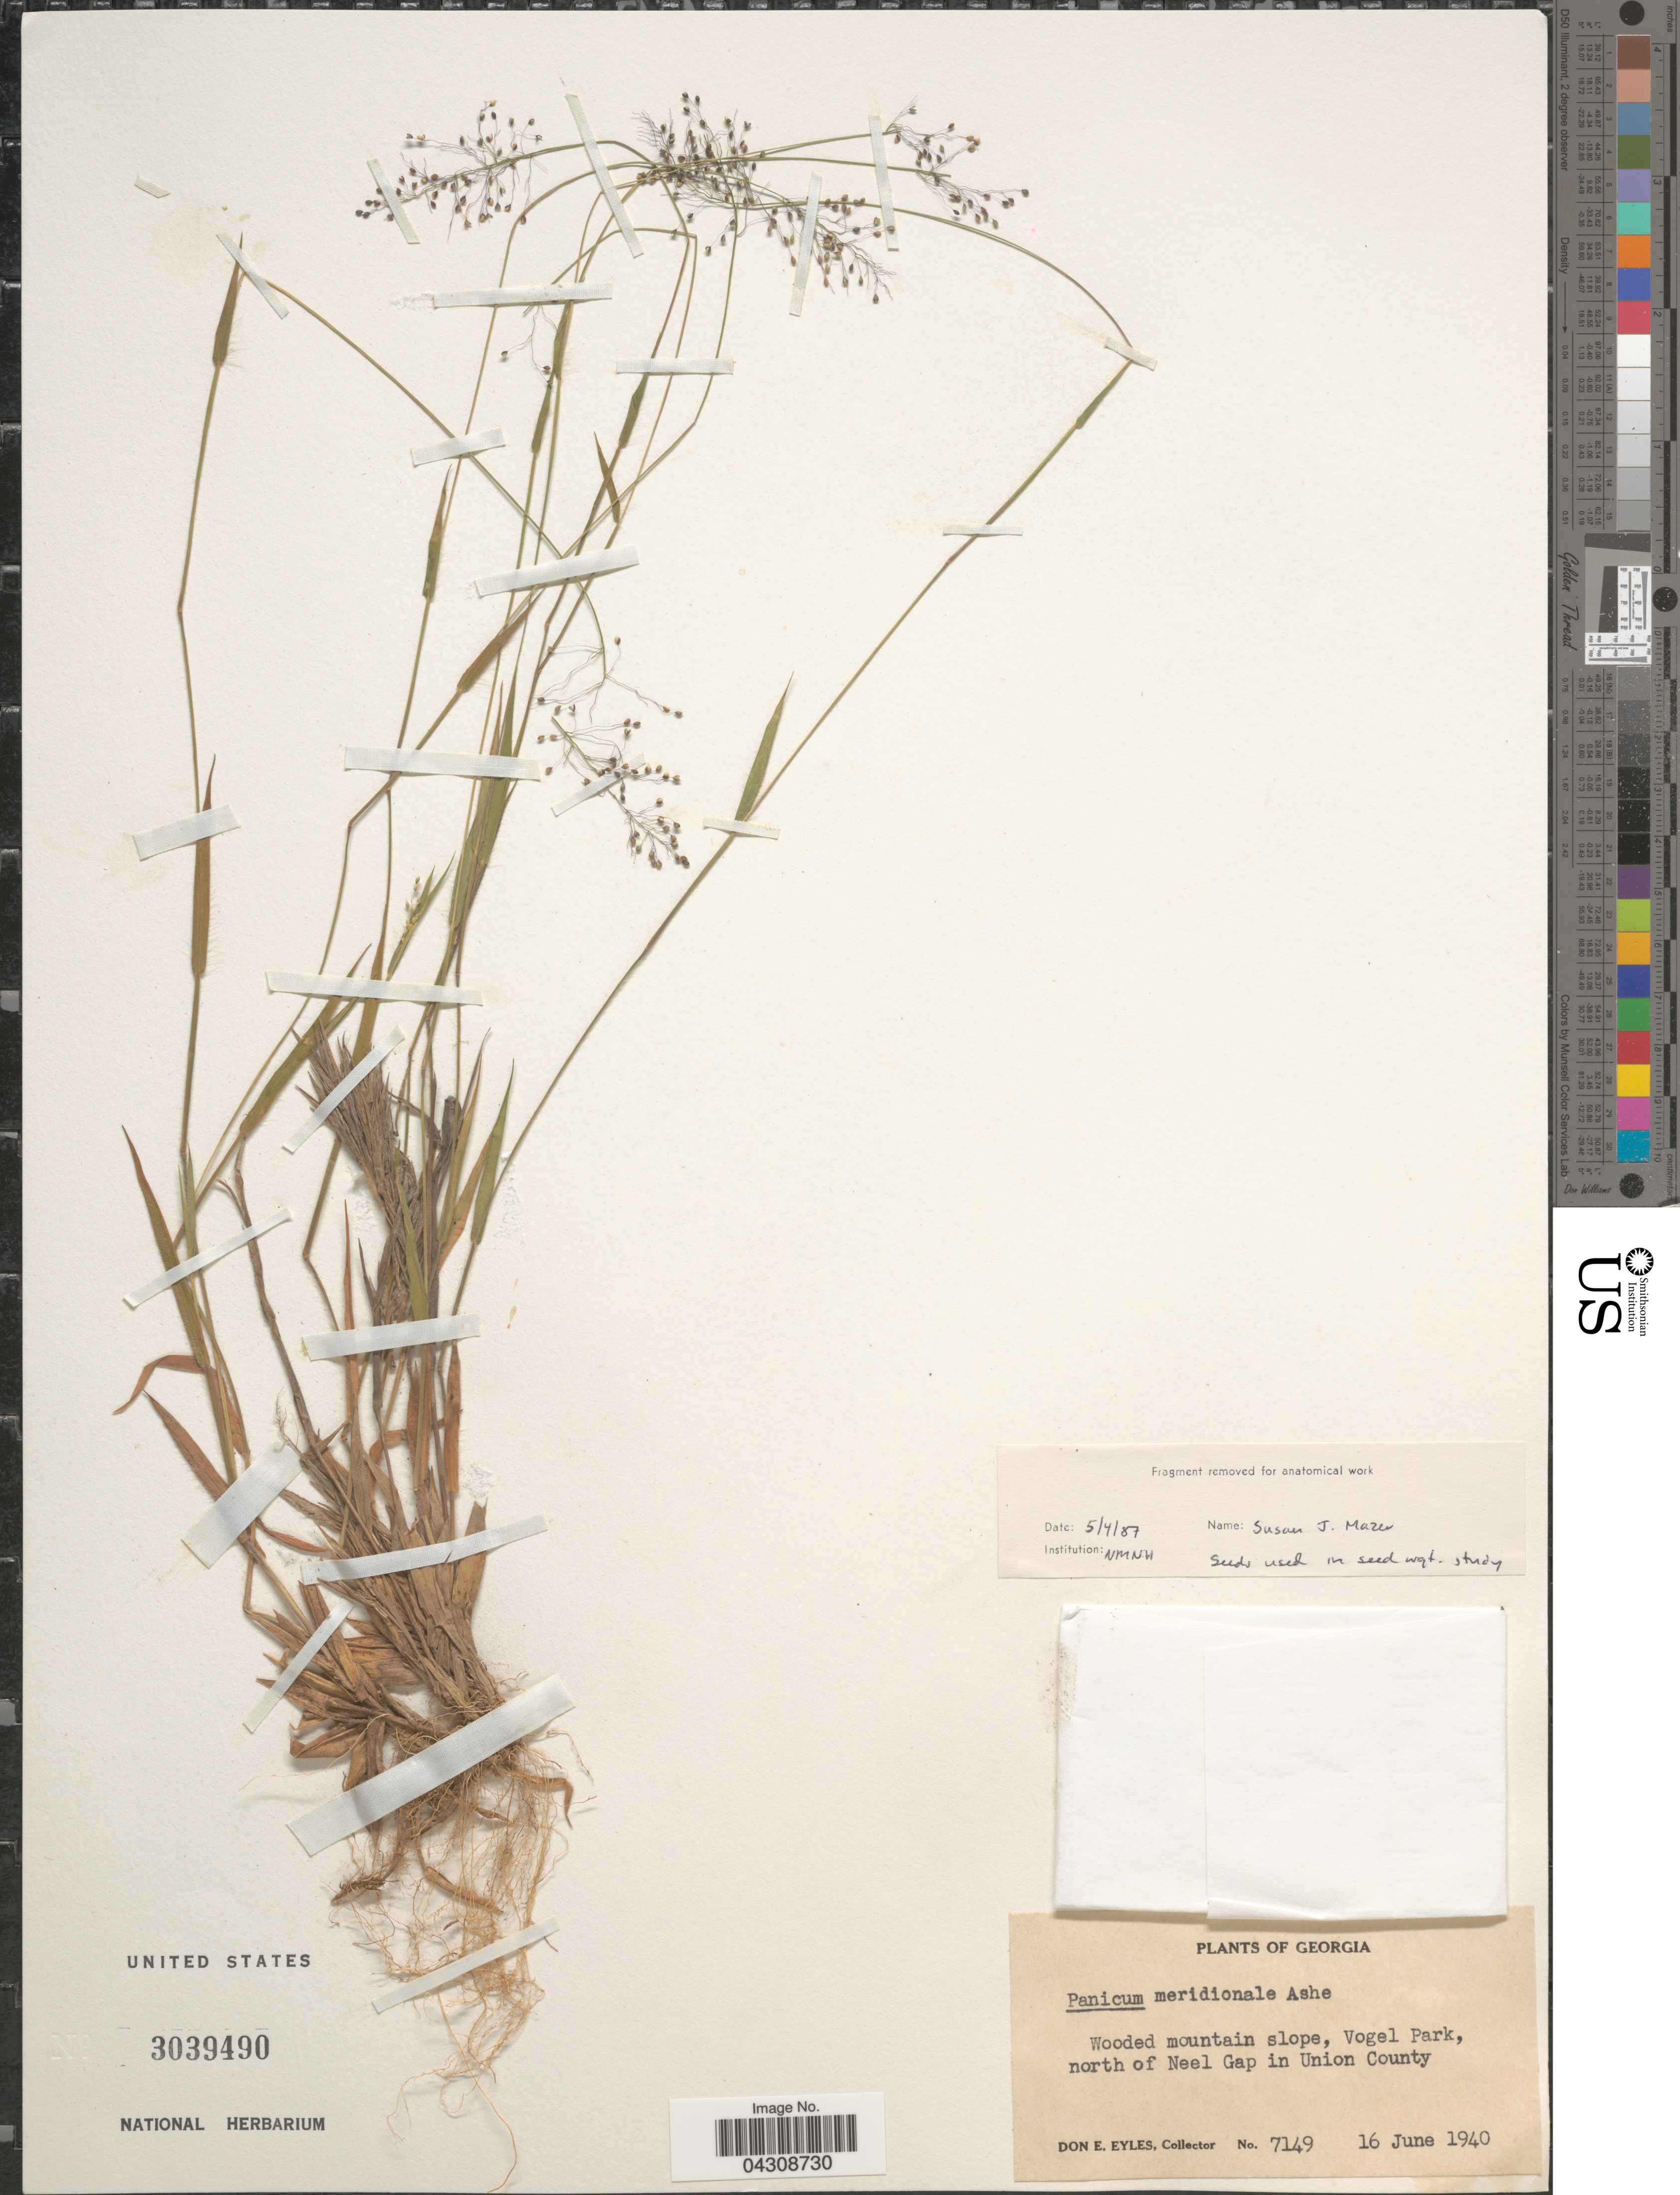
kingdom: Plantae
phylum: Tracheophyta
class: Liliopsida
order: Poales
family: Poaceae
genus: Dichanthelium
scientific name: Dichanthelium acuminatum var. acuminatum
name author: (Sw.) Gould & C.A. Clark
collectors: D. Eyles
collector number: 7149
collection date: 1940-06-16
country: United States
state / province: Georgia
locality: Wooded mountain slope, Vogel Park, north of Neel Gap in Union County.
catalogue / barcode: US 3039490